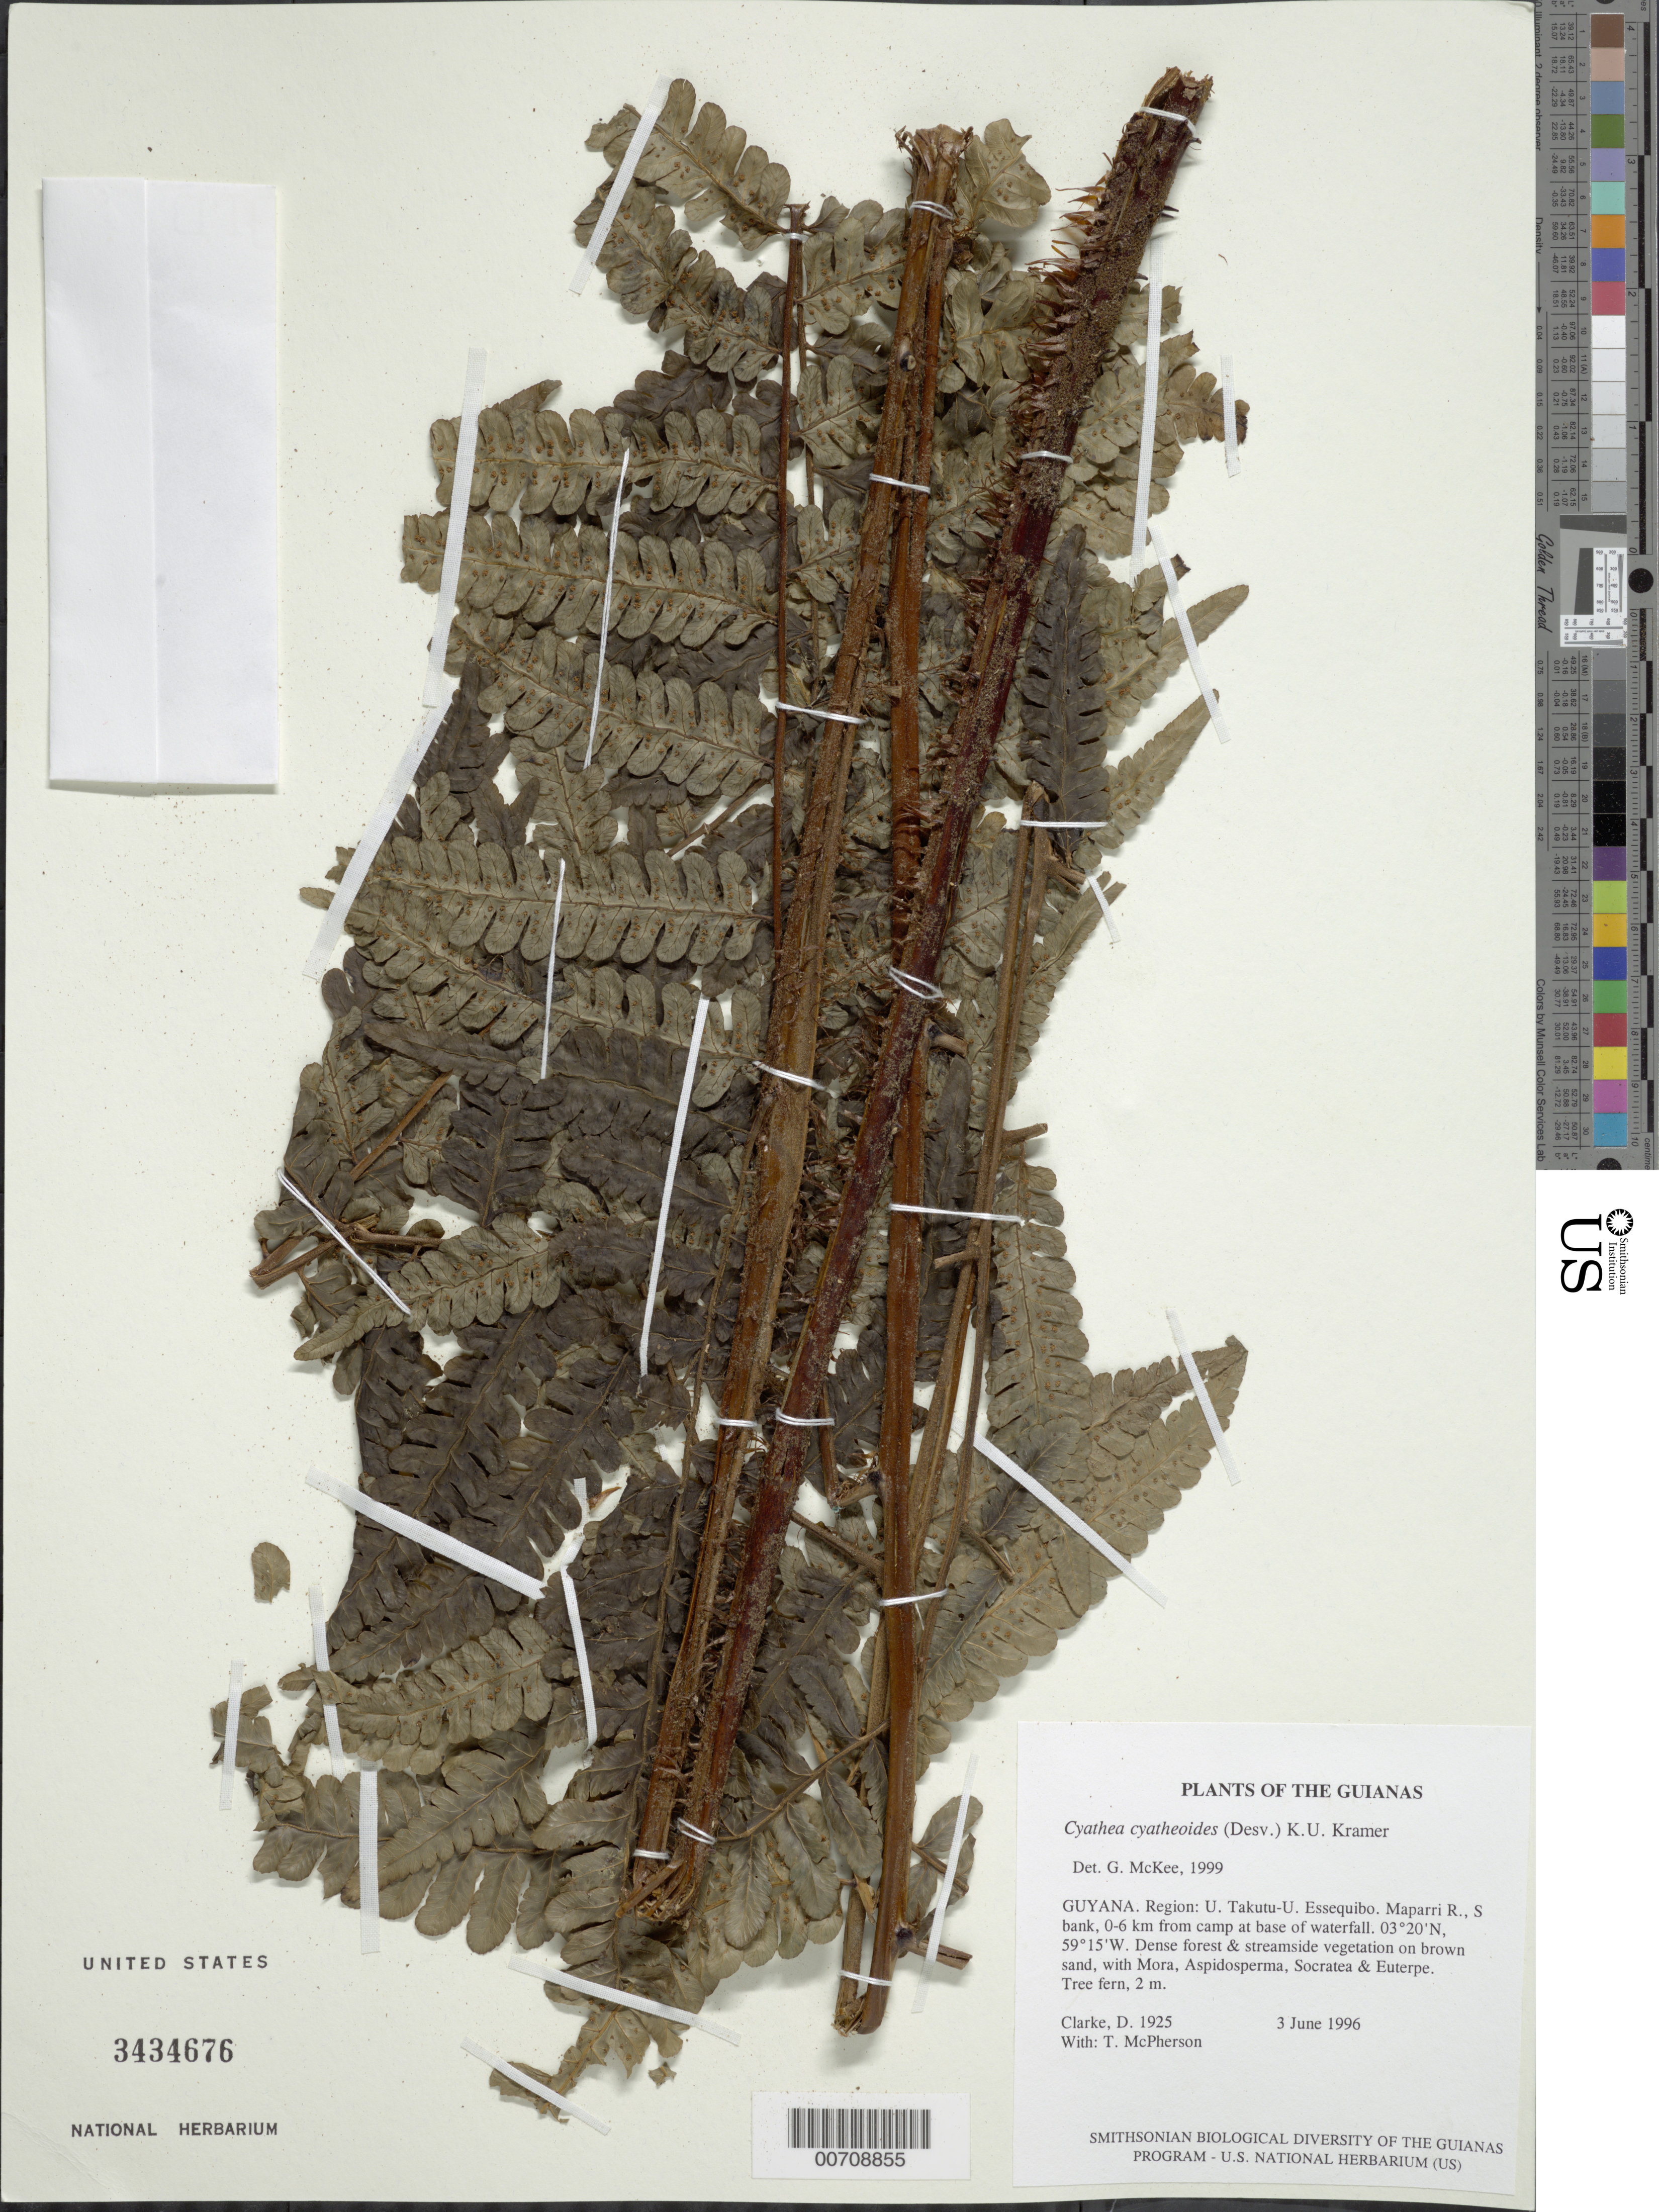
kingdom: Plantae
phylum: Tracheophyta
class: Polypodiopsida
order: Cyatheales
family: Cyatheaceae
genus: Cyathea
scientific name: Cyathea cyatheoides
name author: (Desv.) K.U. Kramer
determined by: McKee, G. S., (US), NMNH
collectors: H. D. Clarke & T. McPherson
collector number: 1925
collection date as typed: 3 June 1996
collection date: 1996-06-03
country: Guyana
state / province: U. Takutu-U. Essequibo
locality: Maparri R., S bank, 0-6 km from camp at base of waterfall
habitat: Dense forest & streamside vegetation on brown sand, with Mora, Aspidosperma, Socratea & Euterpe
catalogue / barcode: US 3434676